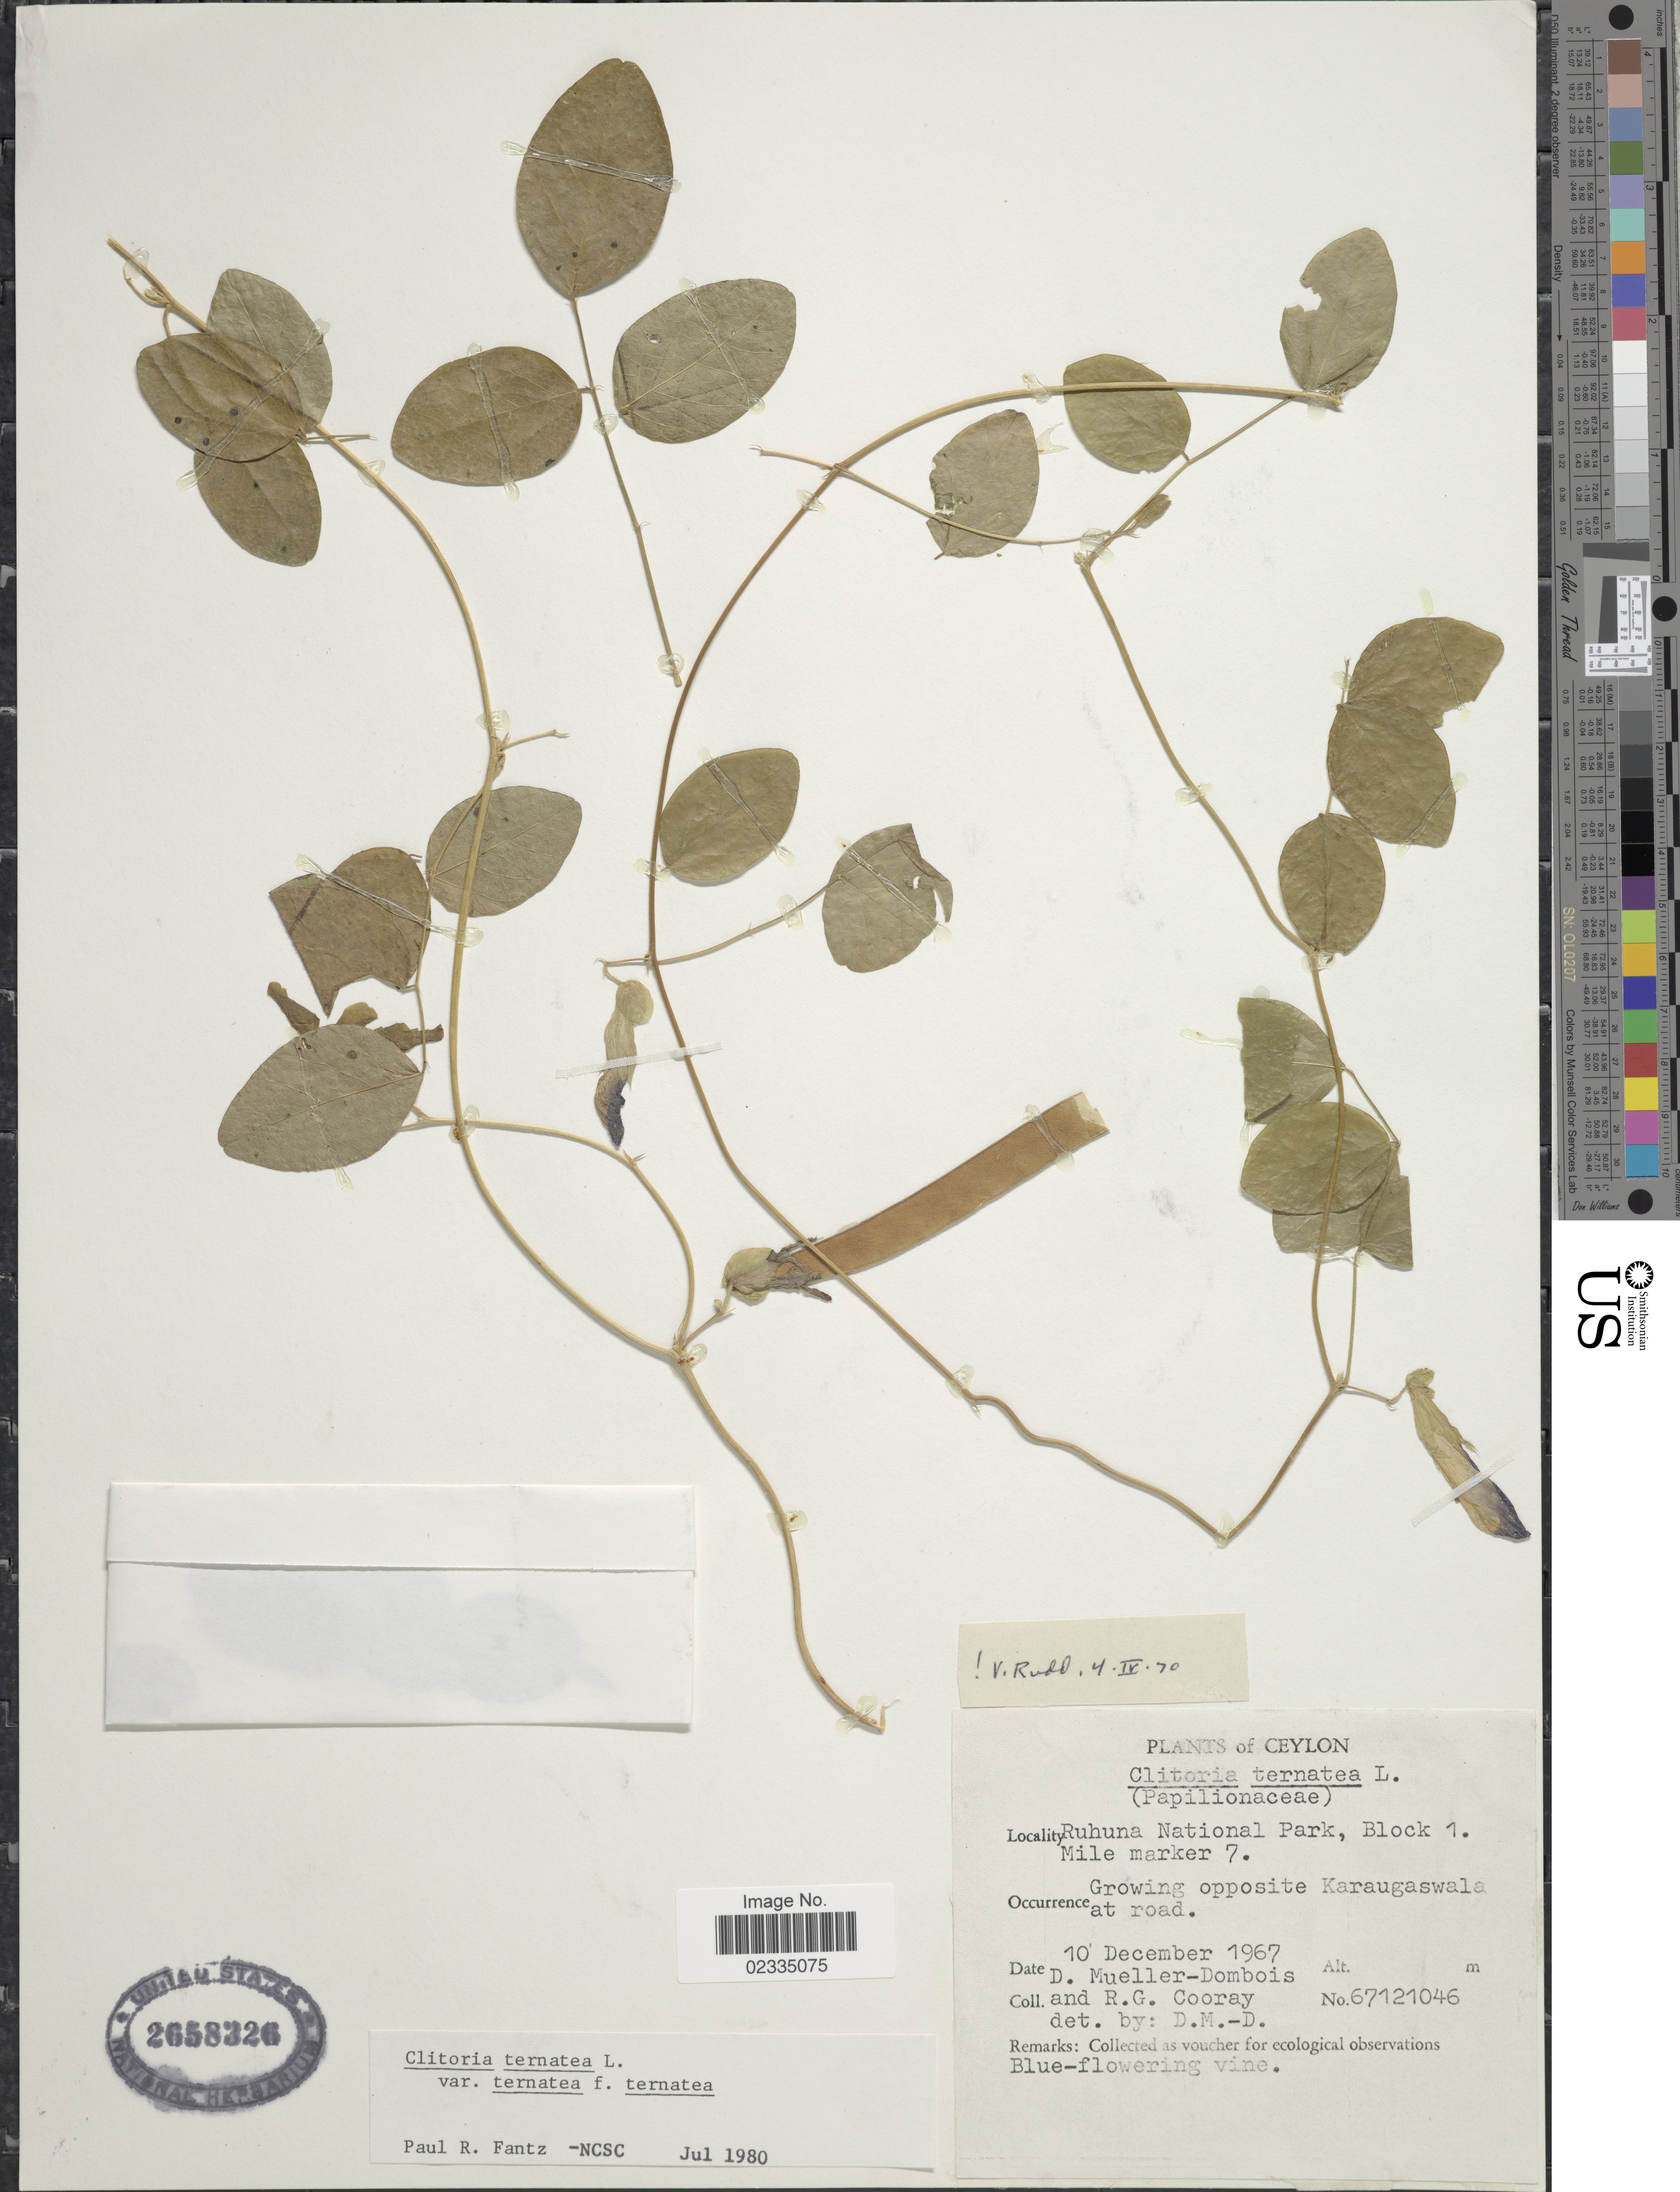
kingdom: Plantae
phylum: Tracheophyta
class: Magnoliopsida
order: Fabales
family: Fabaceae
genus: Clitoria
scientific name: Clitoria ternatea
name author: L.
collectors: D. Mueller-Dombois & R. Cooray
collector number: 67121046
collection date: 1967-12-10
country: Sri Lanka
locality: Ceylon, Ruhuna National Park, Block 1. Mile marker 7, Growing opposite Karaugaswala at road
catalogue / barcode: US 2658326